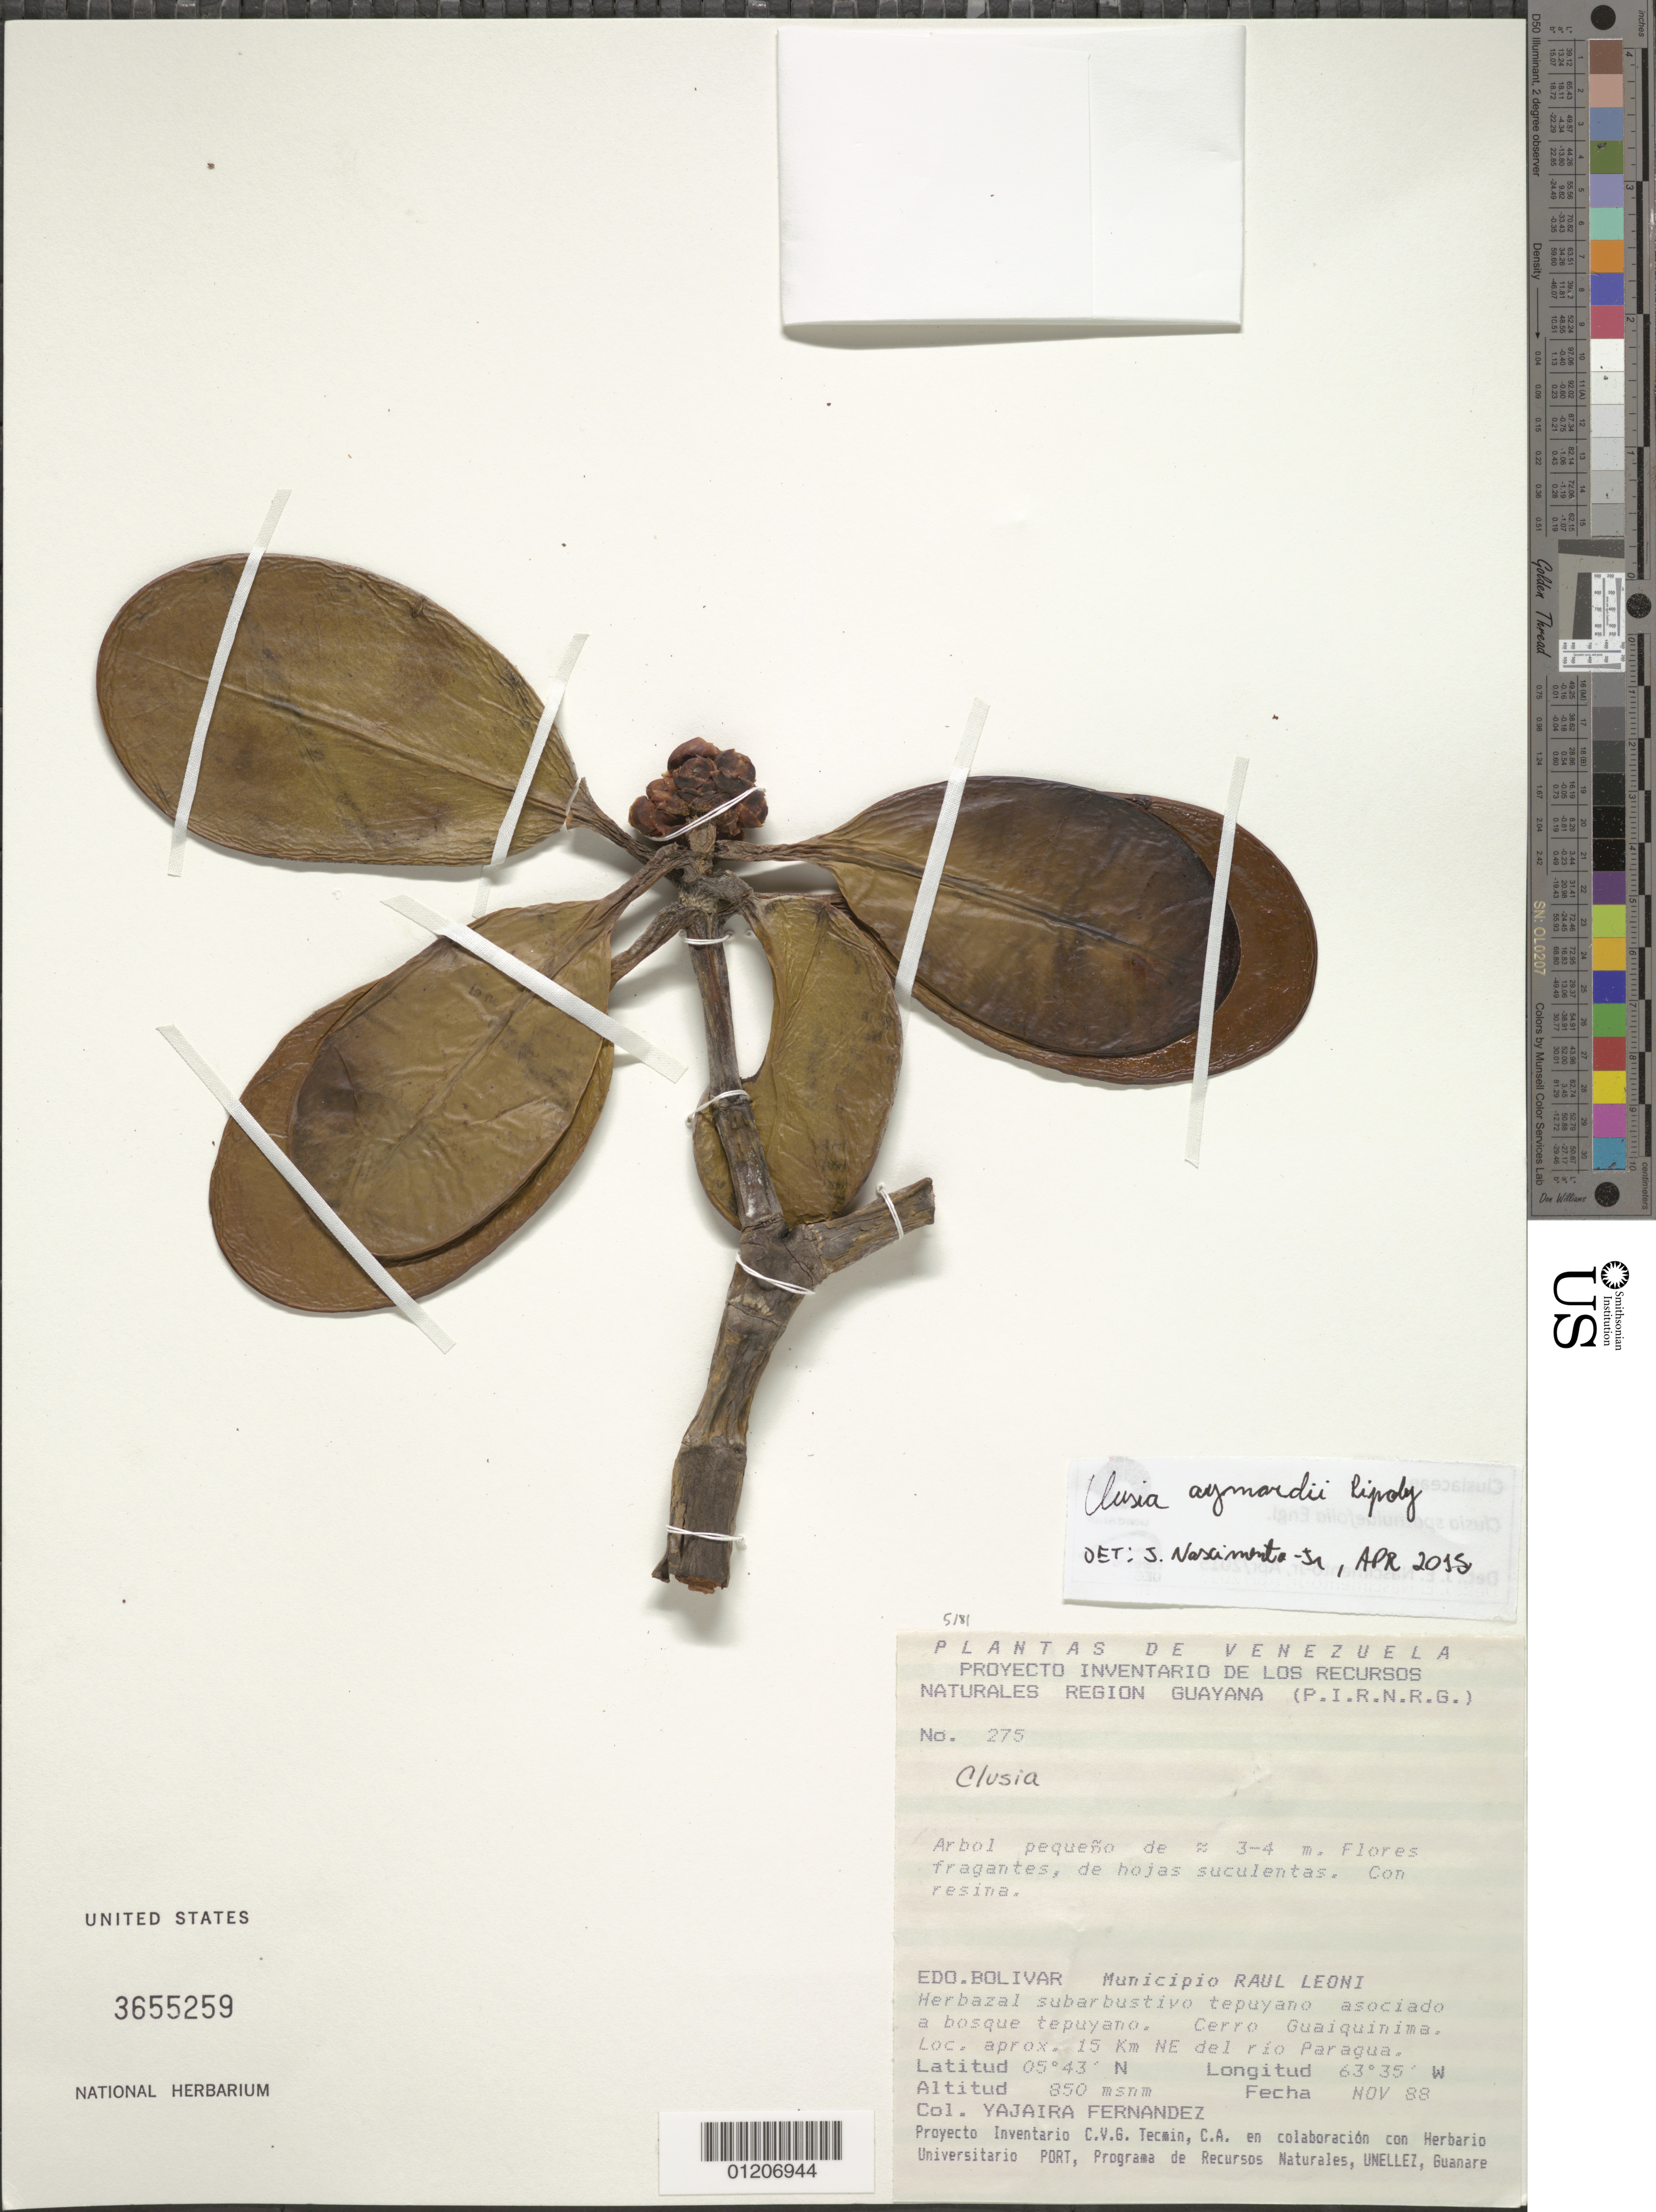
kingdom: Plantae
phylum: Tracheophyta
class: Magnoliopsida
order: Malpighiales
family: Clusiaceae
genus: Clusia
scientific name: Clusia aymardii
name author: Pipoly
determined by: Nascimento, Jose E., Jr.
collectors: Y. Fernandez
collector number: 275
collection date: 1988-11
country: Venezuela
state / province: Bolívar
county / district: Angostura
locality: Cerro Guaiquinima. Loc aprox 15km NE del rio Paragua. Raúl Leoni [=Angostura]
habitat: Herbazal subarbustivo pepuyano asociado a bsoque tepuyano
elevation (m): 850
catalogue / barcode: US 3655259